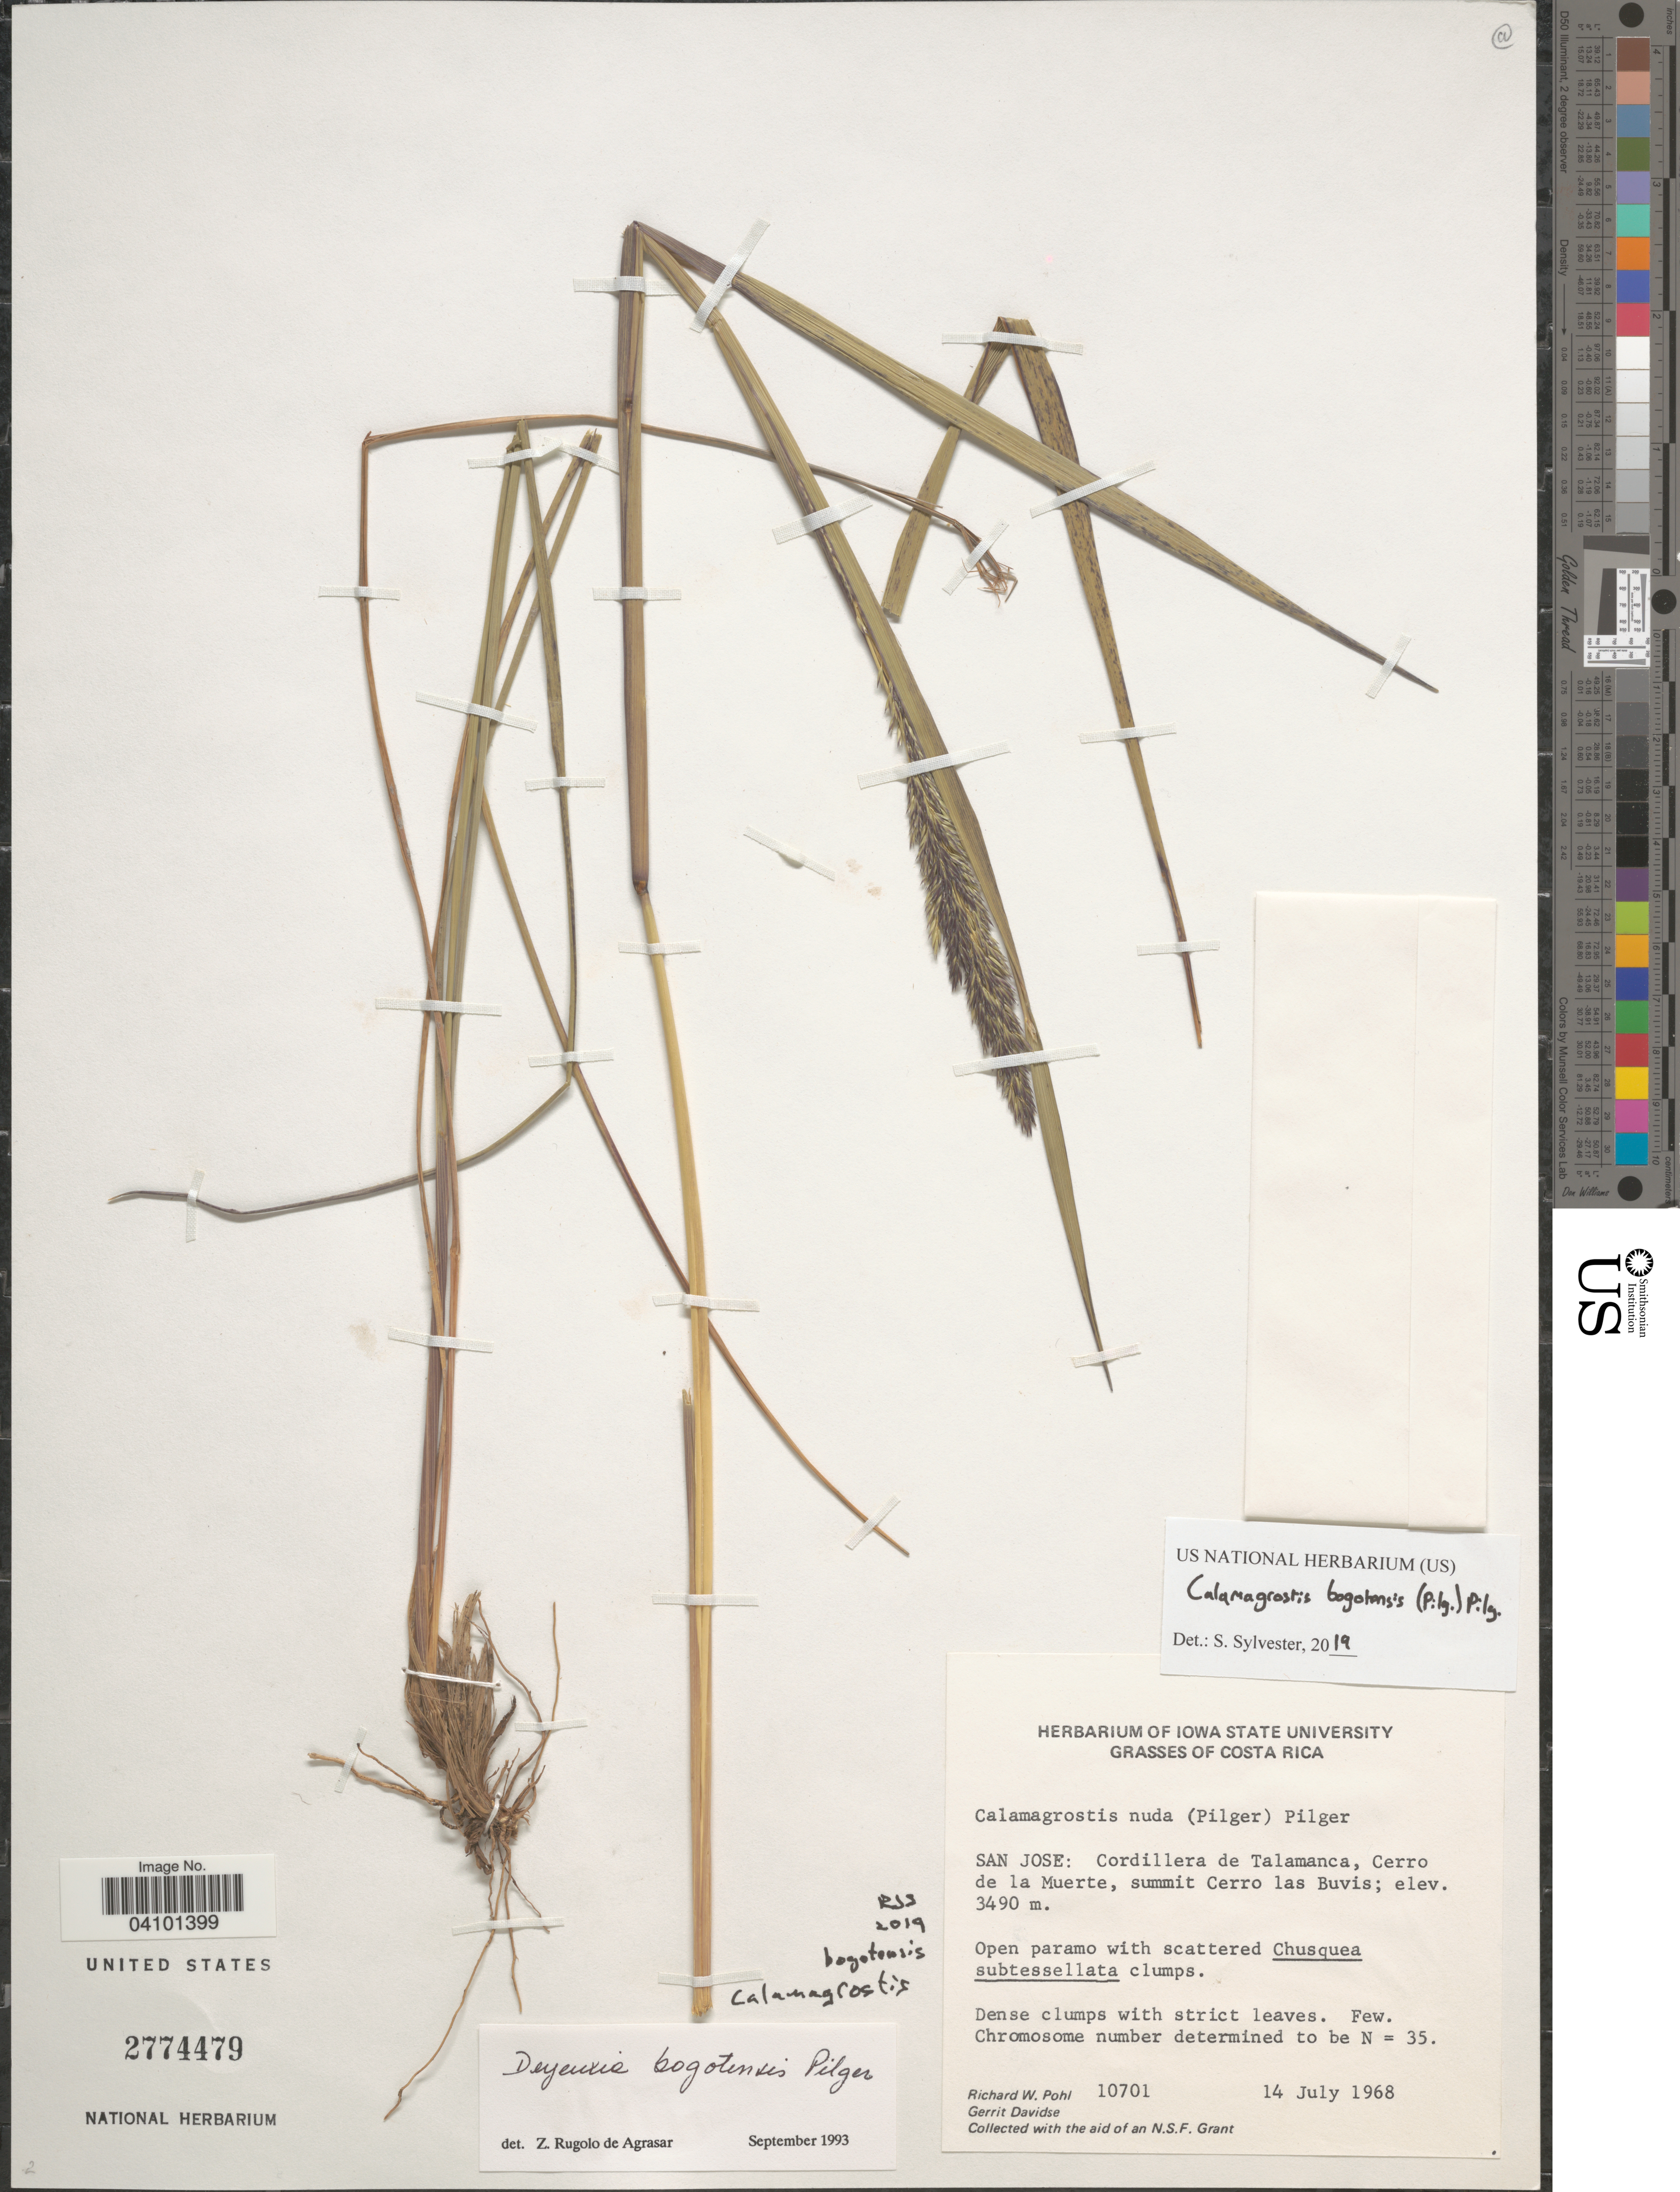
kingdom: Plantae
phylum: Tracheophyta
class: Liliopsida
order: Poales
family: Poaceae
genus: Calamagrostis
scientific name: Calamagrostis bogotensis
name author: (Pilg.) Pilg.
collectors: R. W. Pohl & G. Davidse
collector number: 10701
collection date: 1968-07-14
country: Costa Rica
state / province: San José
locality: Cordillera de Talamanca, Cerro de la Muerte, summit Cerro las Buvis.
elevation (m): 3490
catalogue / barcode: US 2774479